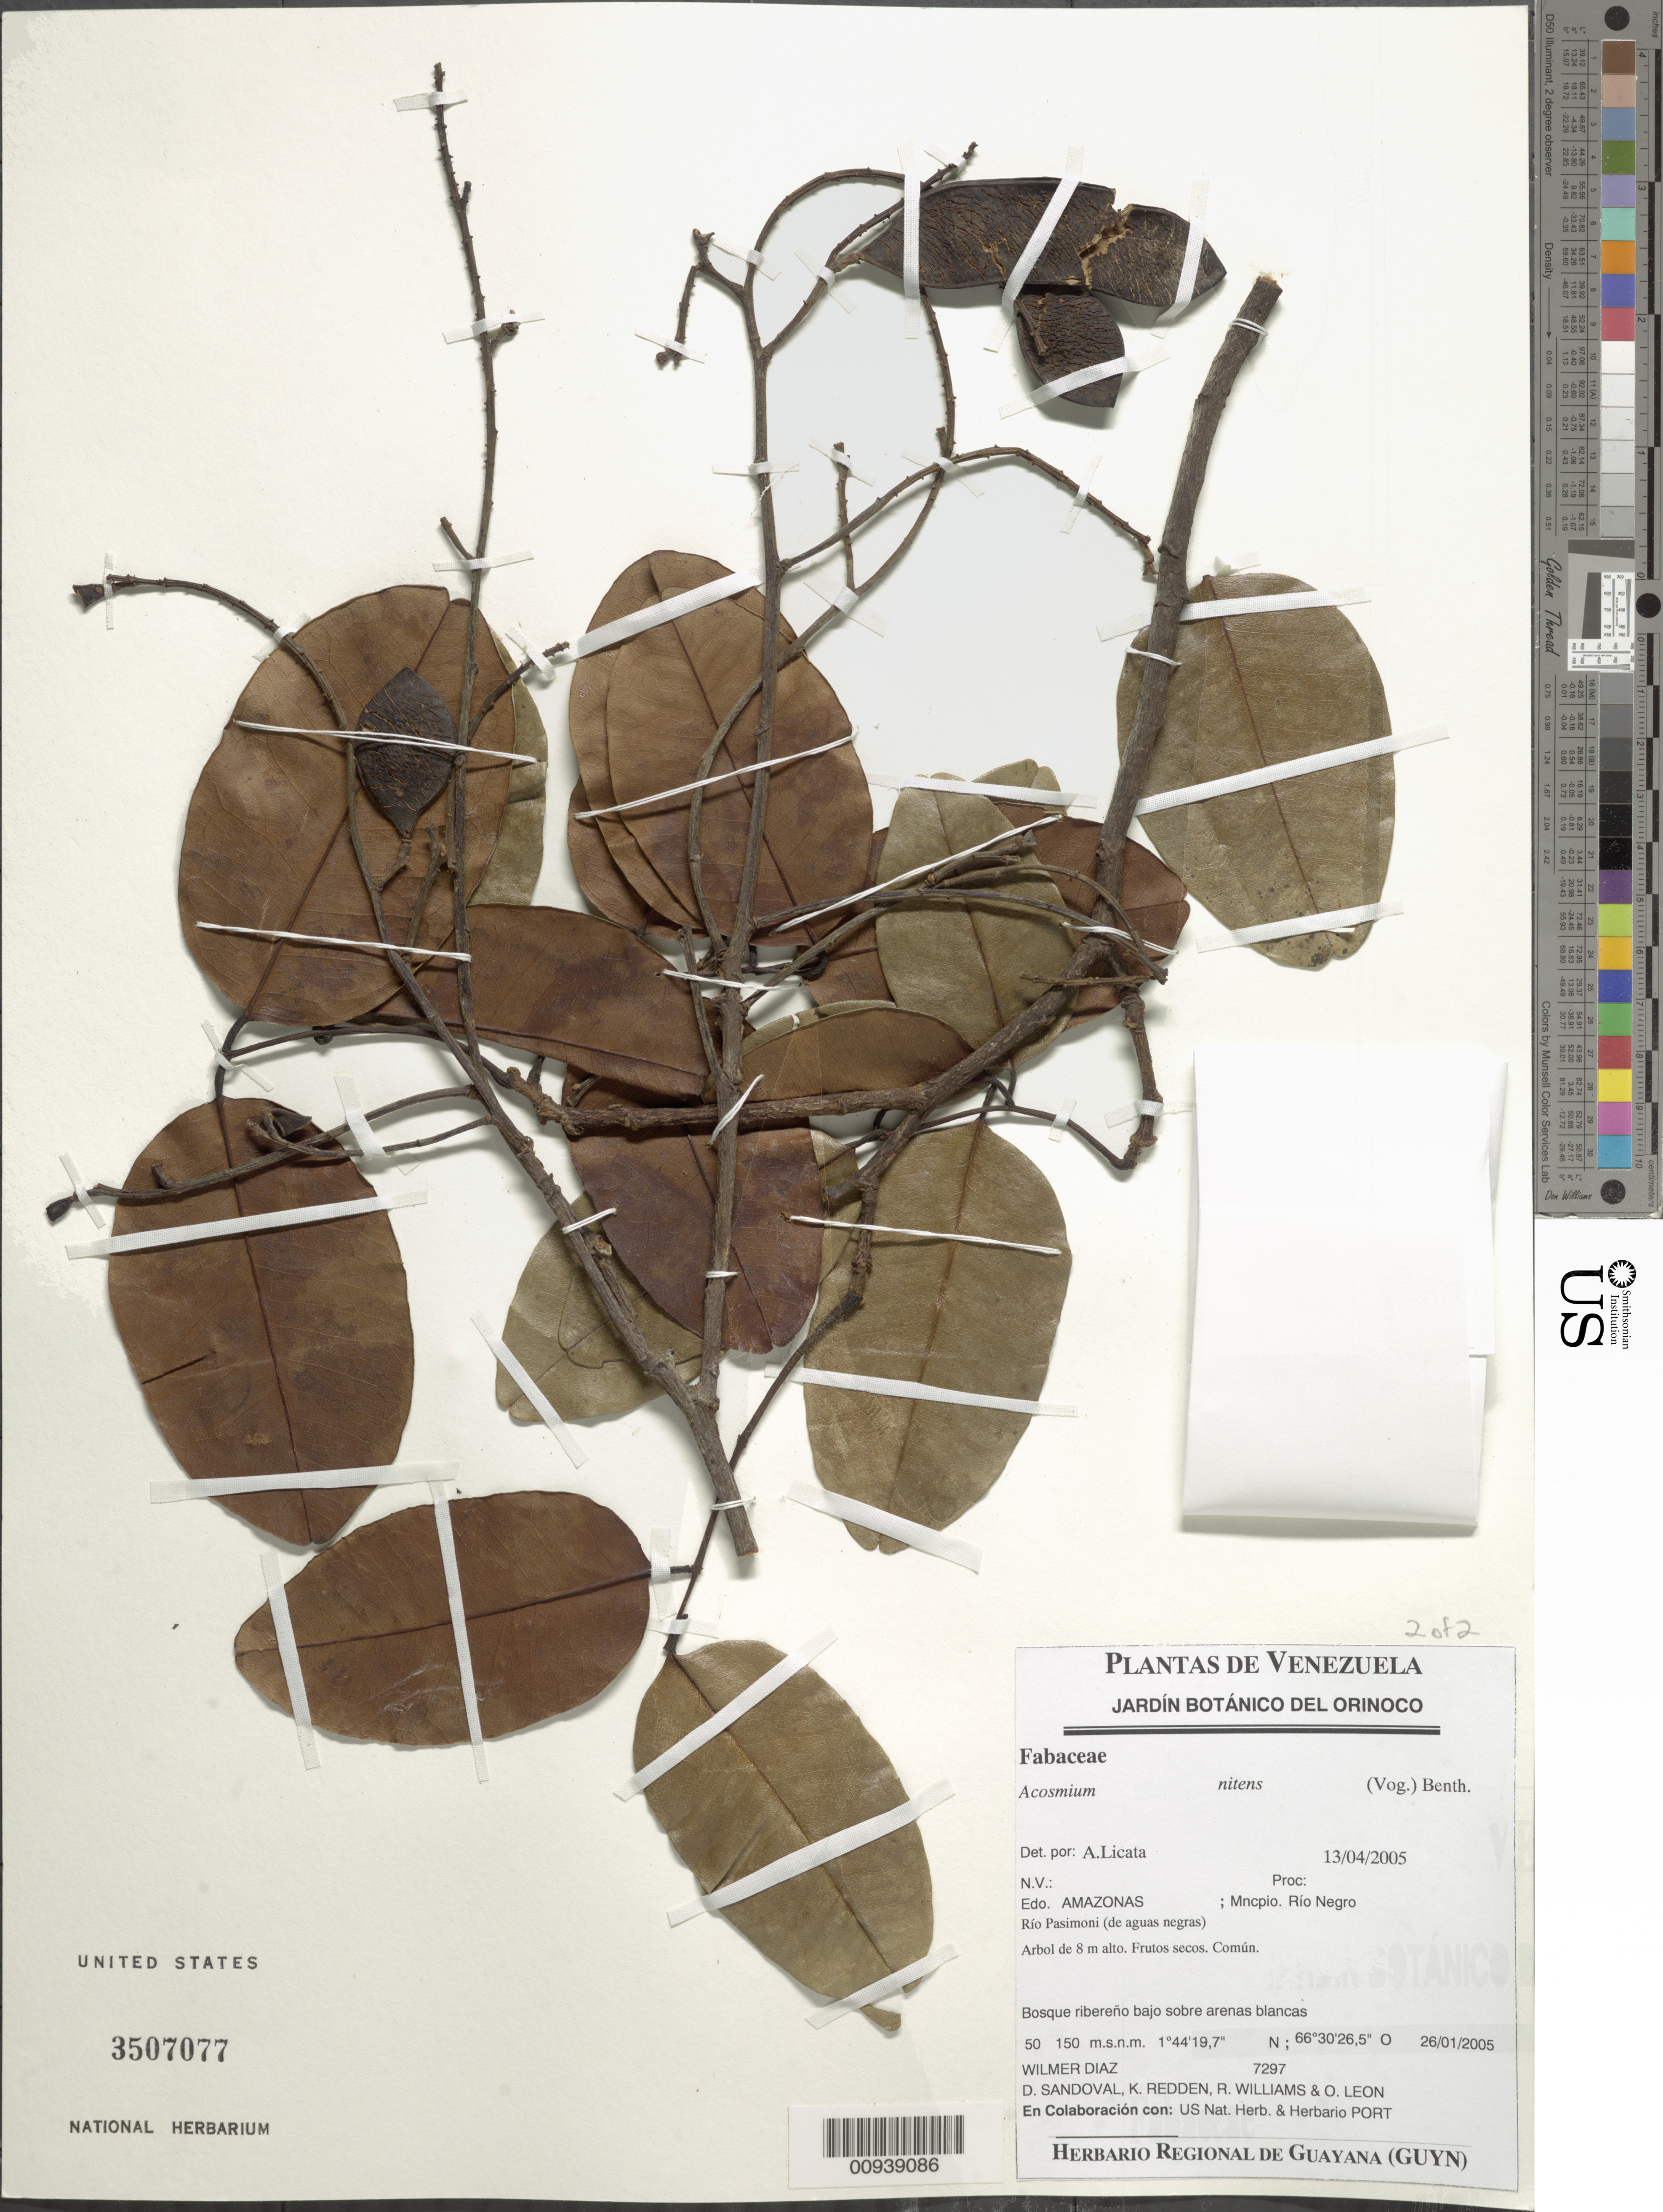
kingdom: Plantae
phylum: Tracheophyta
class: Magnoliopsida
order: Fabales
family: Fabaceae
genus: Acosmium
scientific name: Acosmium nitens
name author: (Vogel) Yakovlev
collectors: W. Díaz P., D. Sandoval, K. M. Redden, R. Williams & O. León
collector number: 7297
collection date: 2005-04-13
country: Venezuela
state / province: Amazonas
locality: Mncpio. Rio Negro, Rio Pasimoni (de aguas negras)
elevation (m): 50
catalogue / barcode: US 3507077